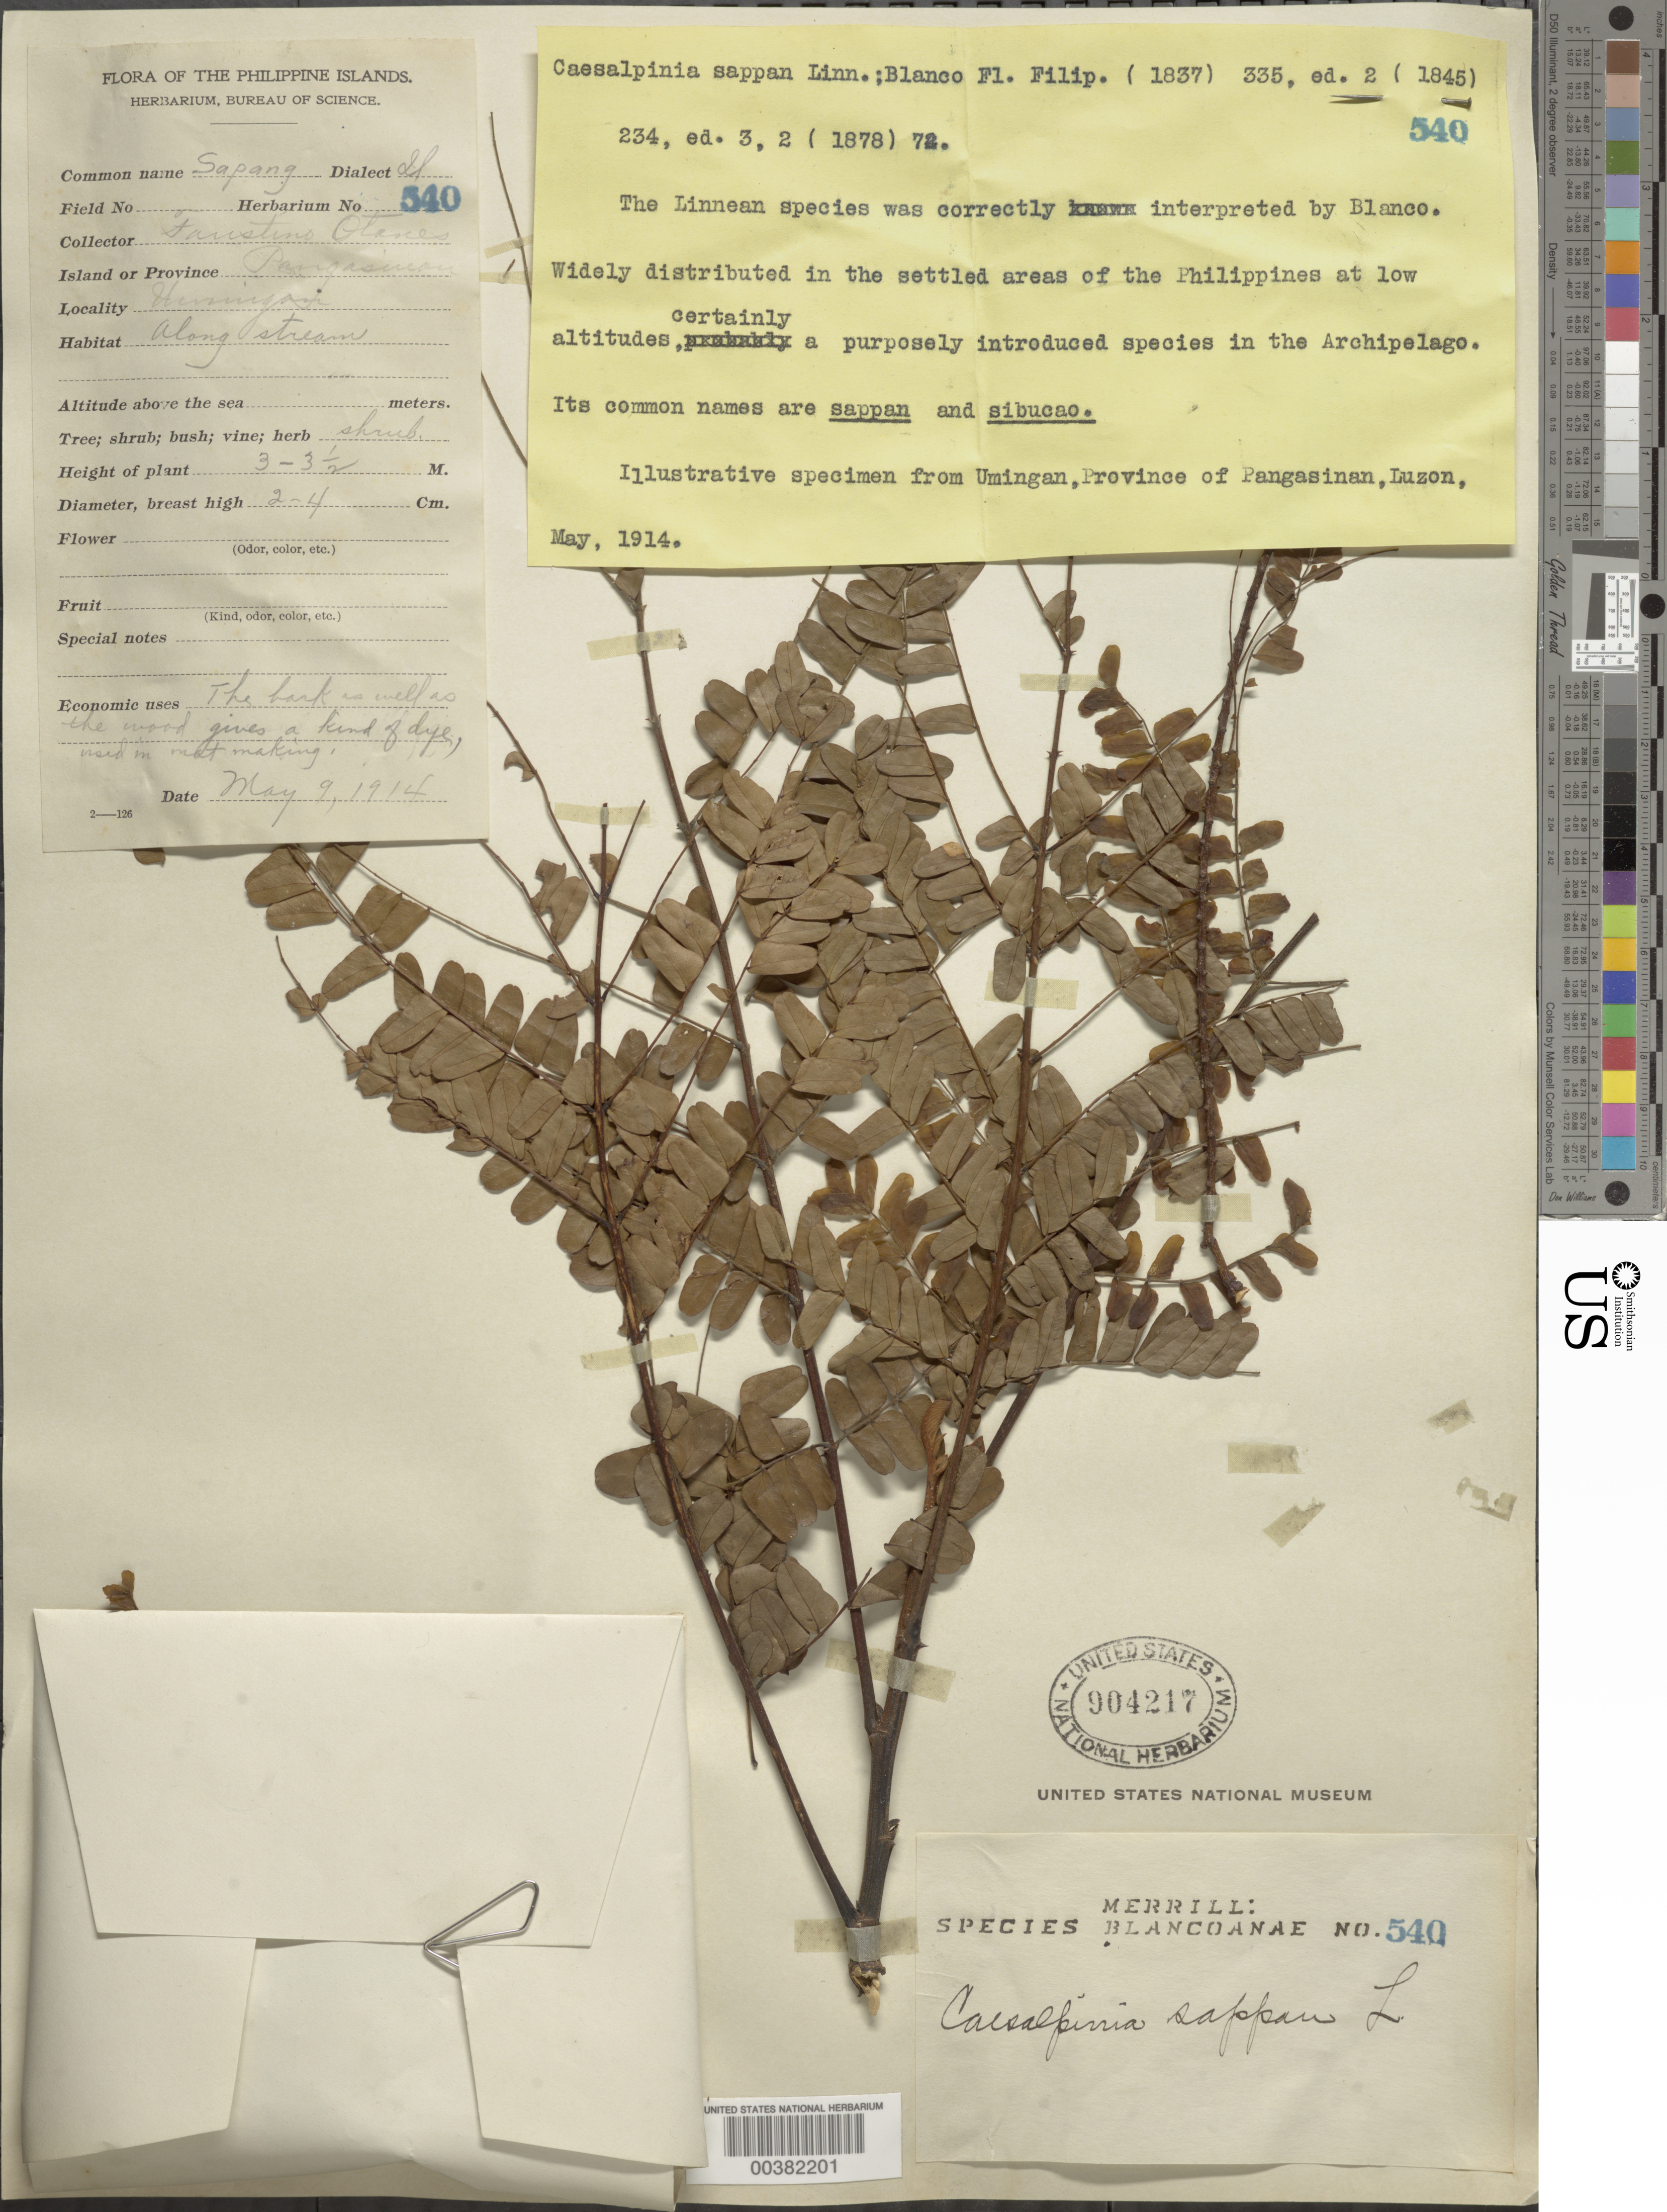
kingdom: Plantae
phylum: Tracheophyta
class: Magnoliopsida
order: Fabales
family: Fabaceae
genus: Biancaea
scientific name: Biancaea sappan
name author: (L.) Tod.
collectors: F. Q. Otanes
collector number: Sp. Blancoan. 0540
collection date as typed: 09 May 1914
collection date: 1914-05-09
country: Philippines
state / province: Ilocos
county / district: Pangasinan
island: Luzon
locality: Umingan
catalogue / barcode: US 904217